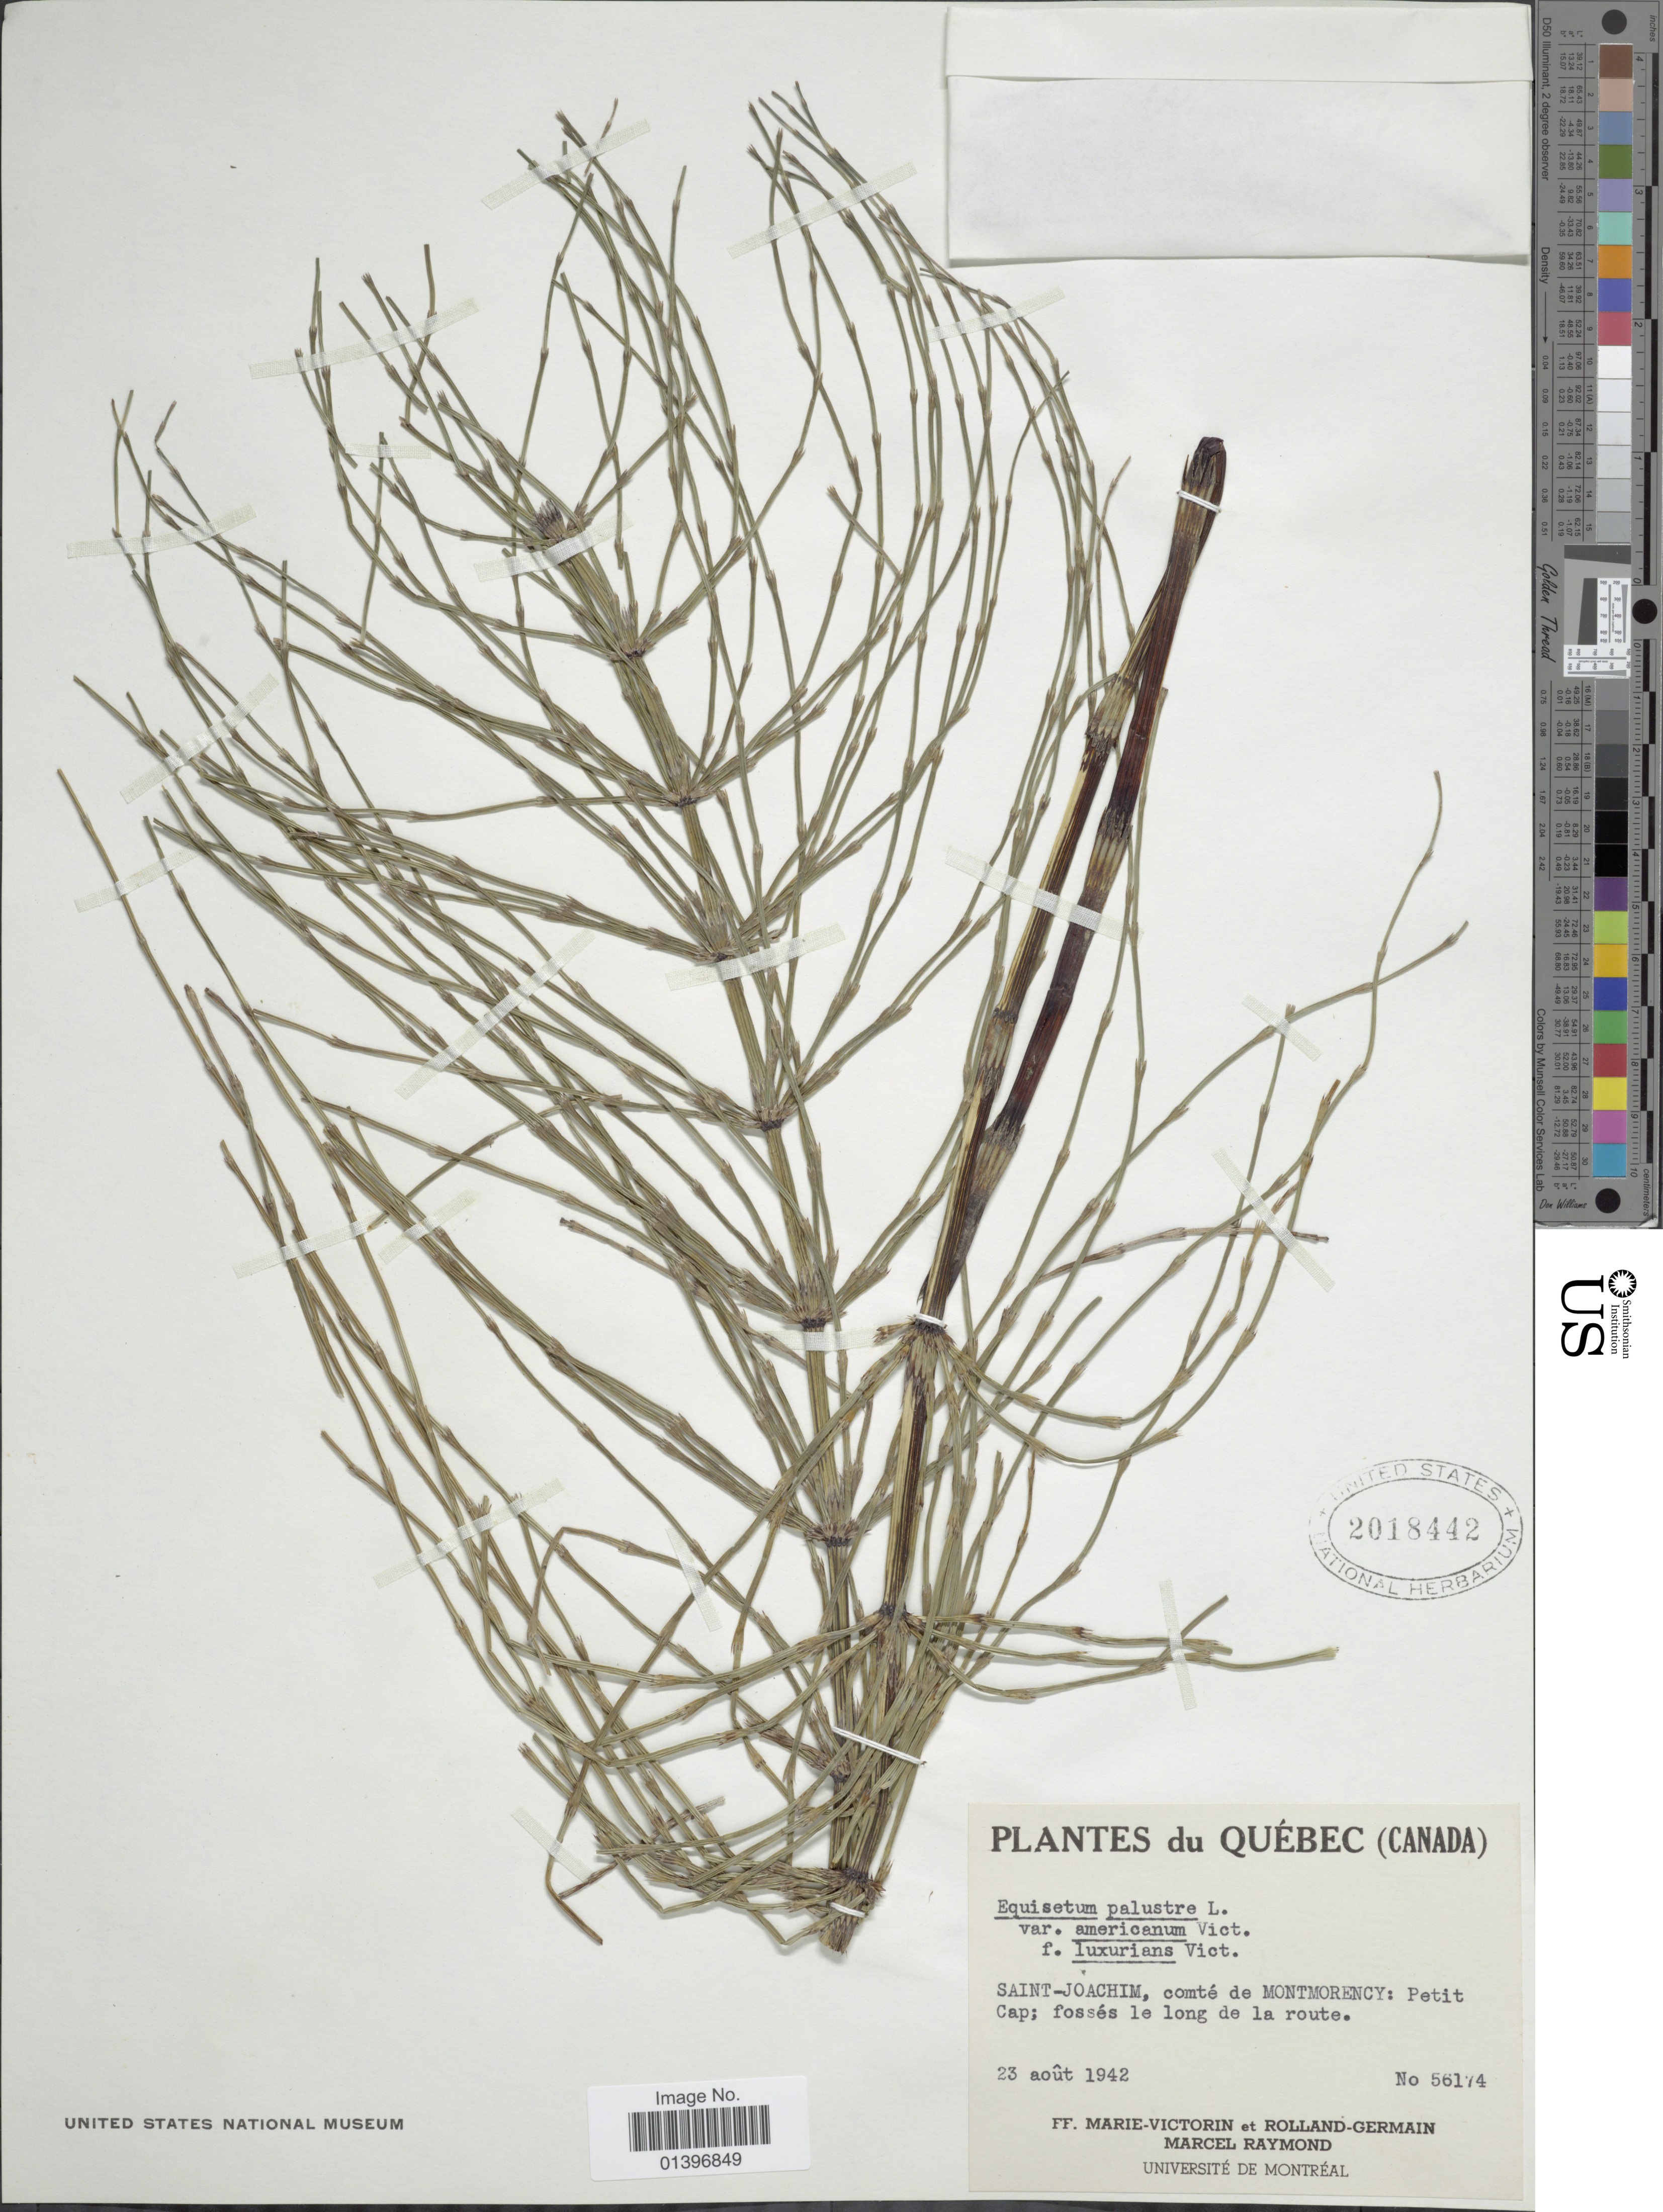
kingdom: Plantae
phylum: Tracheophyta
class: Polypodiopsida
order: Equisetales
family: Equisetaceae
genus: Equisetum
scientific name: Equisetum palustre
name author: L.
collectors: Fr. Marie-Victorin, Rolland-Germain & M. Raymond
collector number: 56174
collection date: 1942-08-23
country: Canada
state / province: Quebec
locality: Saint-Joachim, comté de Montmorency: Petit Cap; fossés le long de la route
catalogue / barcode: US 2018442